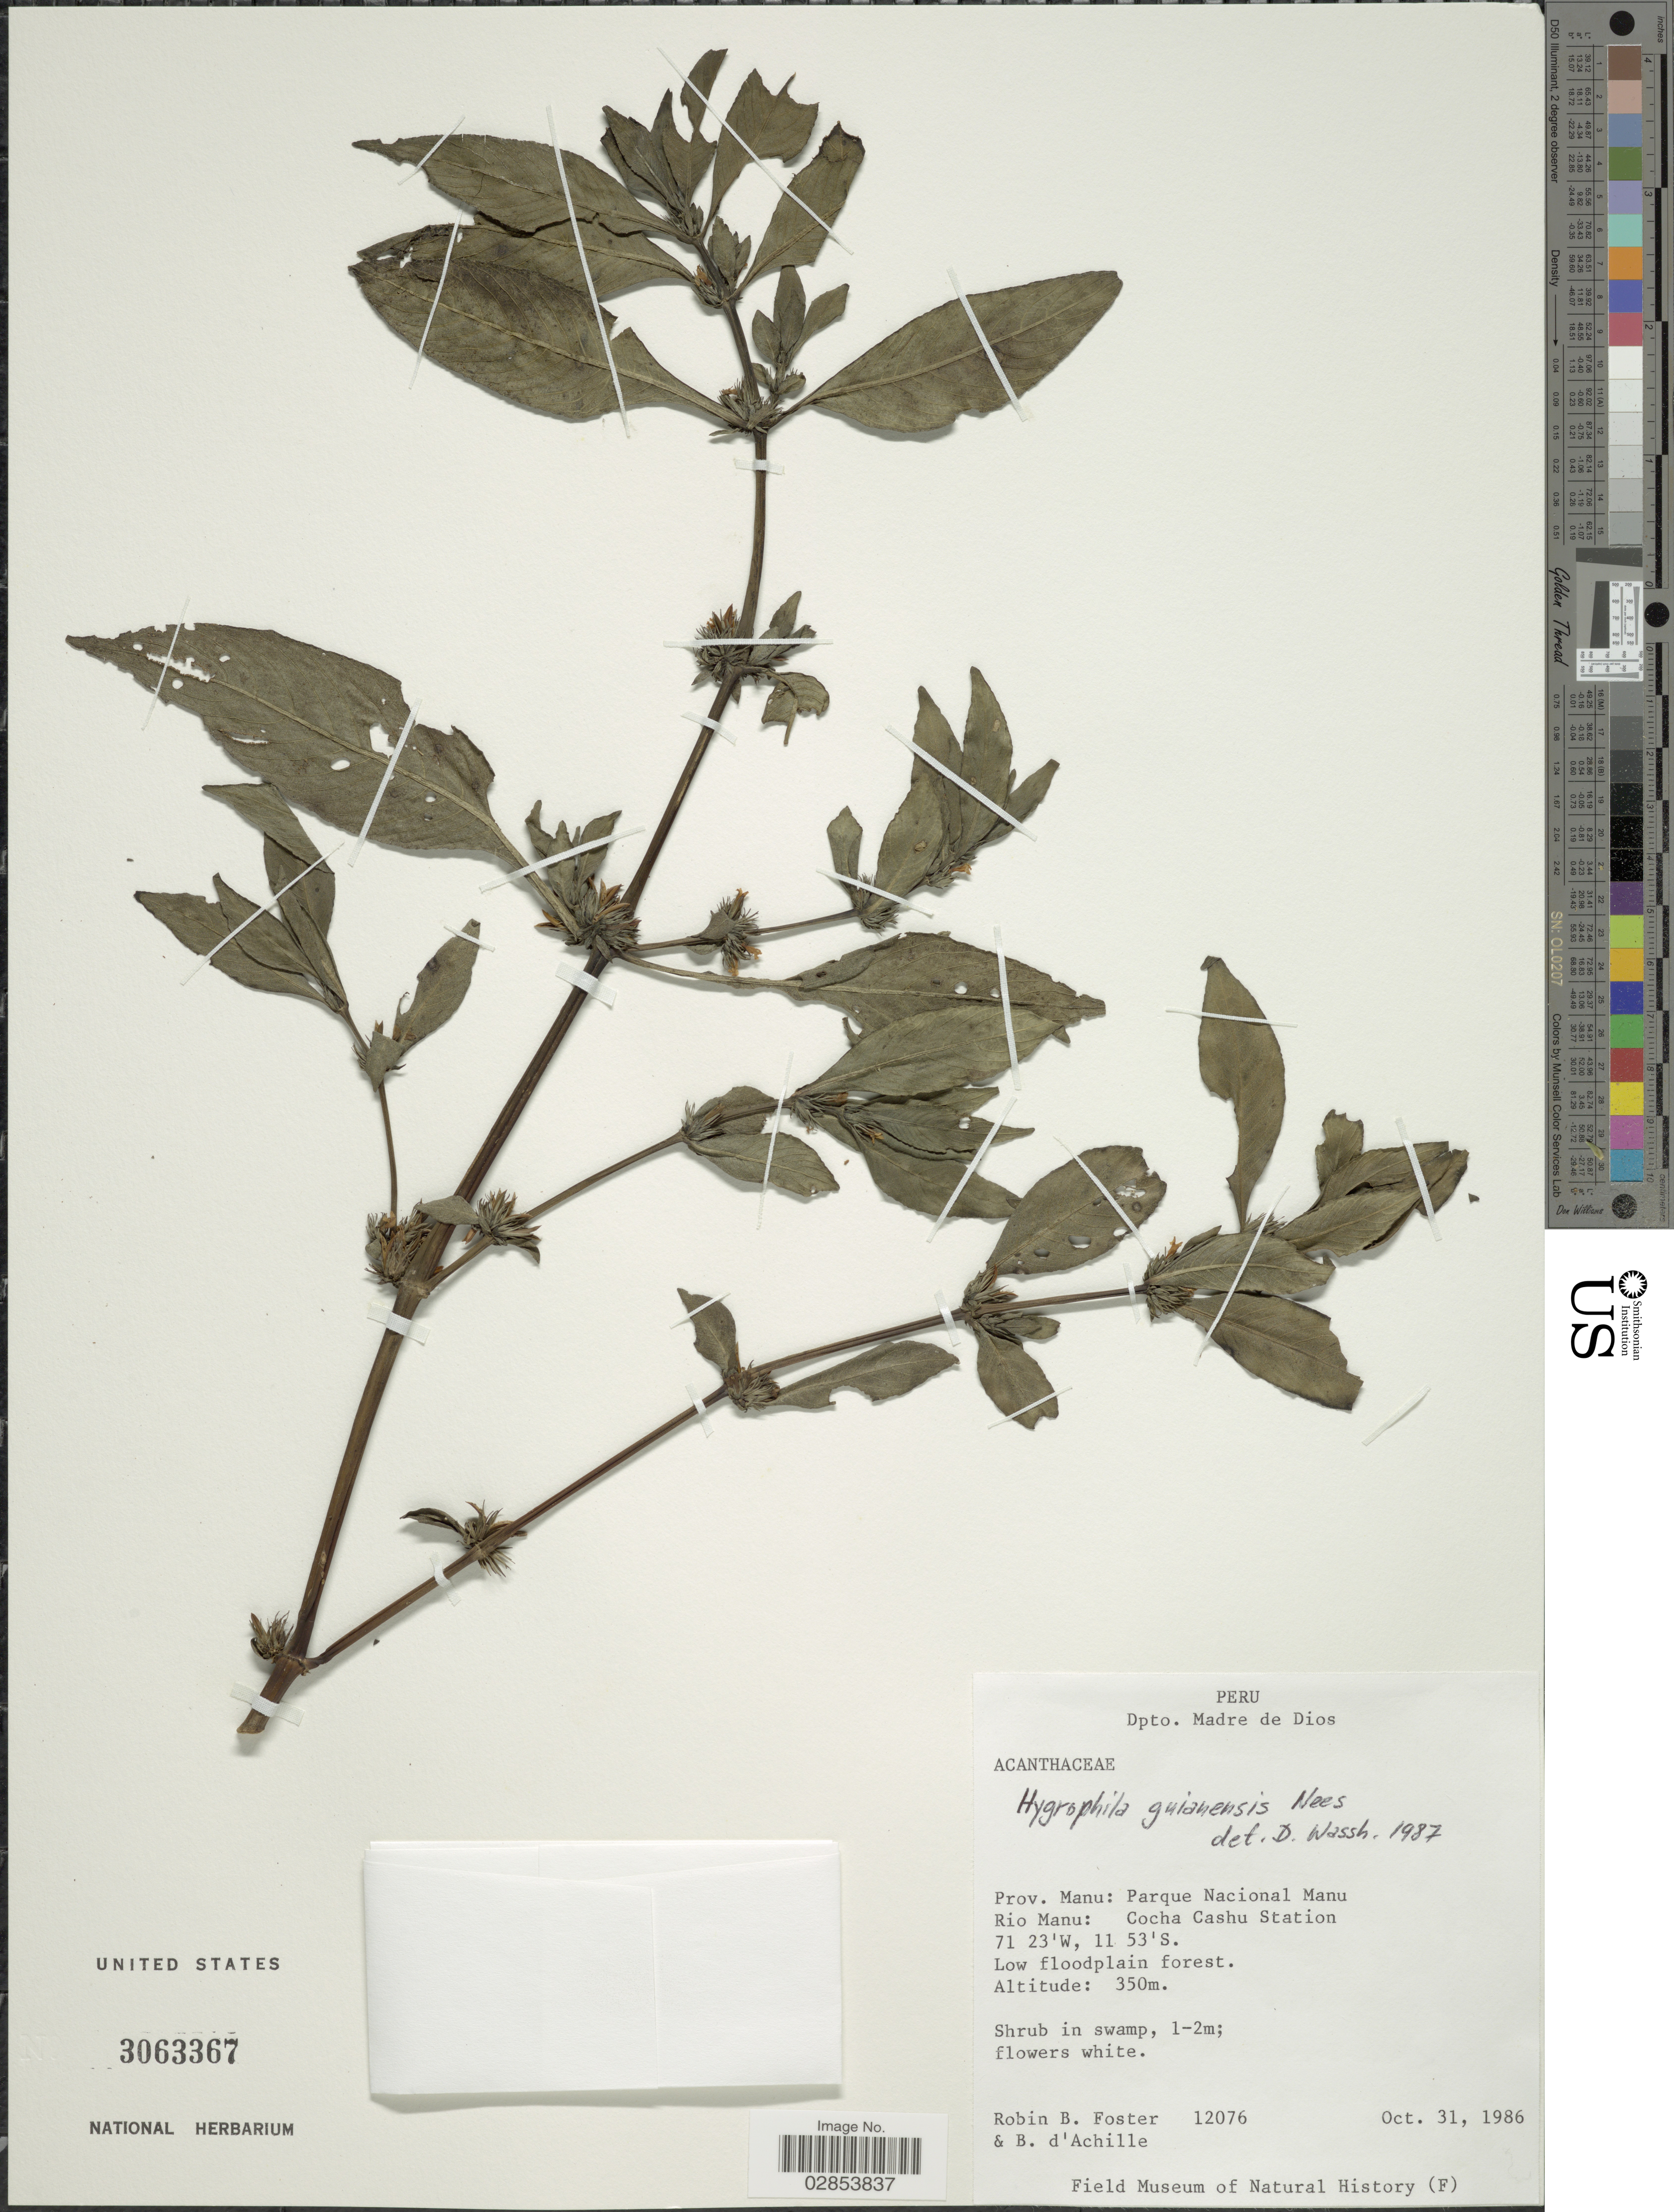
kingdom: Plantae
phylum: Tracheophyta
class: Magnoliopsida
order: Lamiales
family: Acanthaceae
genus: Hygrophila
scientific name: Hygrophila costata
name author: Nees & T. Nees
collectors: R. B. Foster & B. d'Achille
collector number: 12076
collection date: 1986-10-31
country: Peru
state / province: Madre de Dios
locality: Dpto. Madre de Dios. Prov. Manu: Parque Nacional Manu, Rio Manu: Cocha Cashu Station.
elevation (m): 350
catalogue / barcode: US 3063367